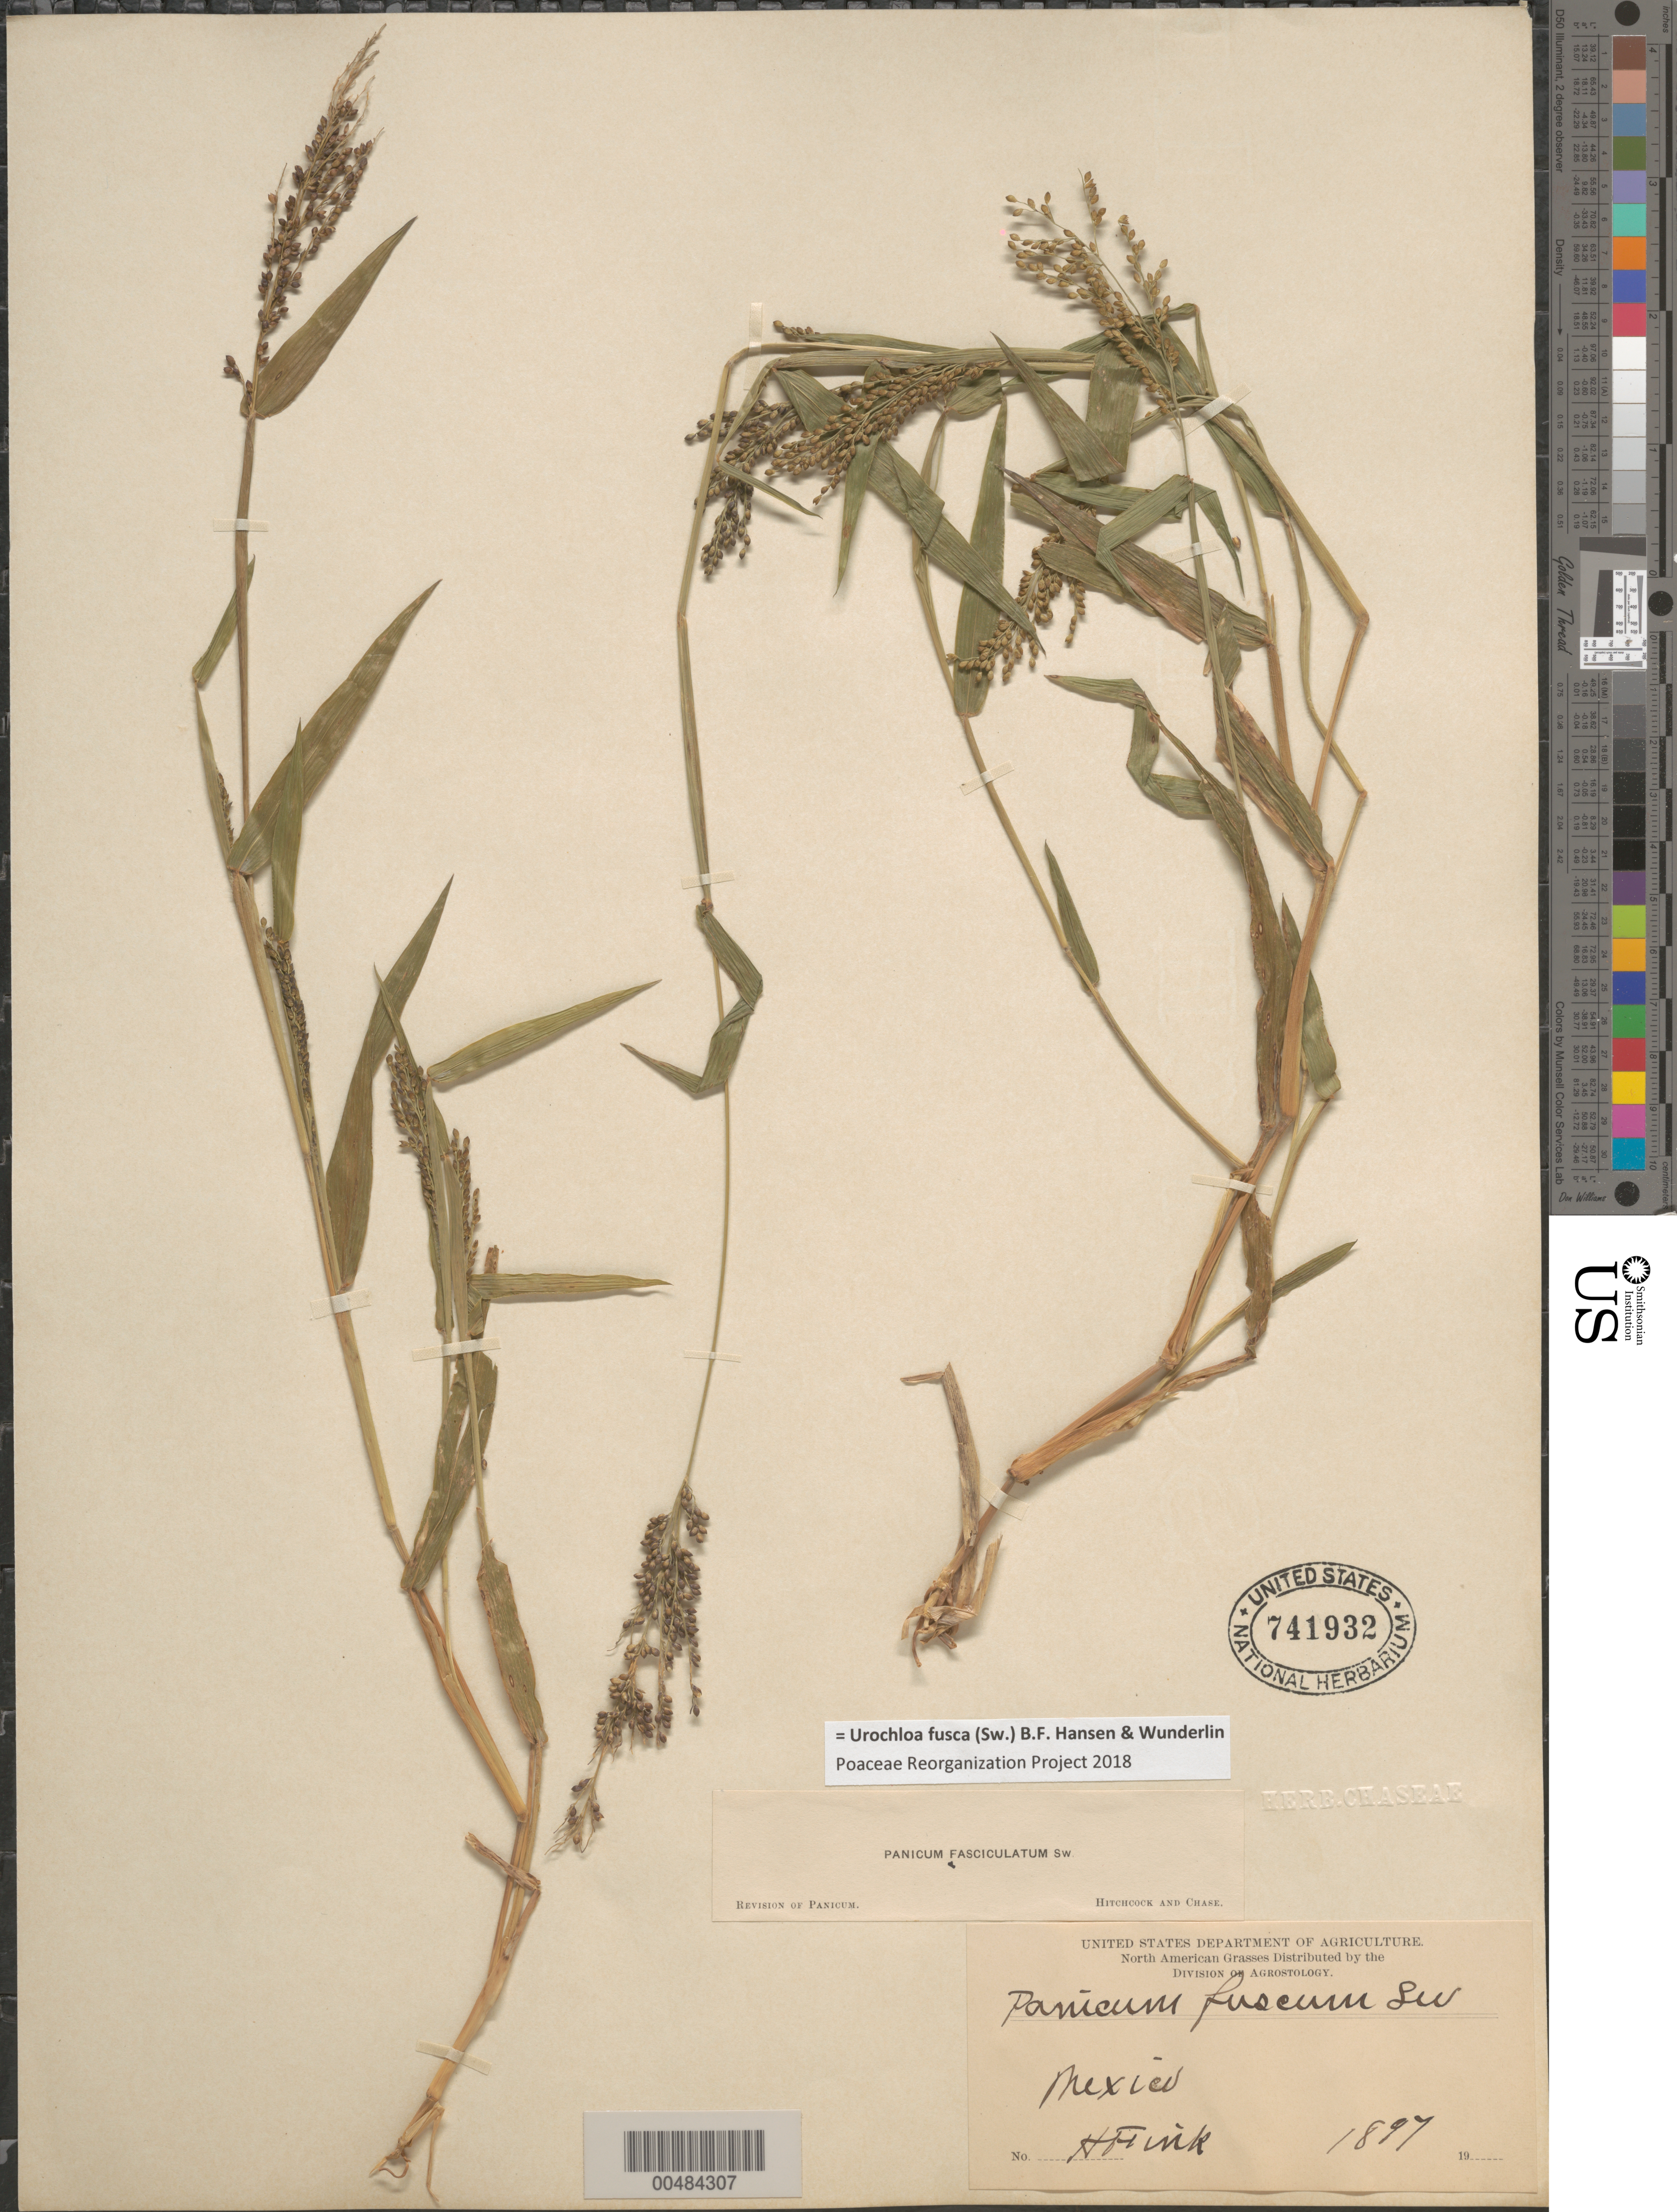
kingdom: Plantae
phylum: Tracheophyta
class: Liliopsida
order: Poales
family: Poaceae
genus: Brachiaria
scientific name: Brachiaria fasciculata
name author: (Sw.) Parodi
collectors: H. Fink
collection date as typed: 1897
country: Mexico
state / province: Durango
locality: San Ramon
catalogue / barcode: US 741932